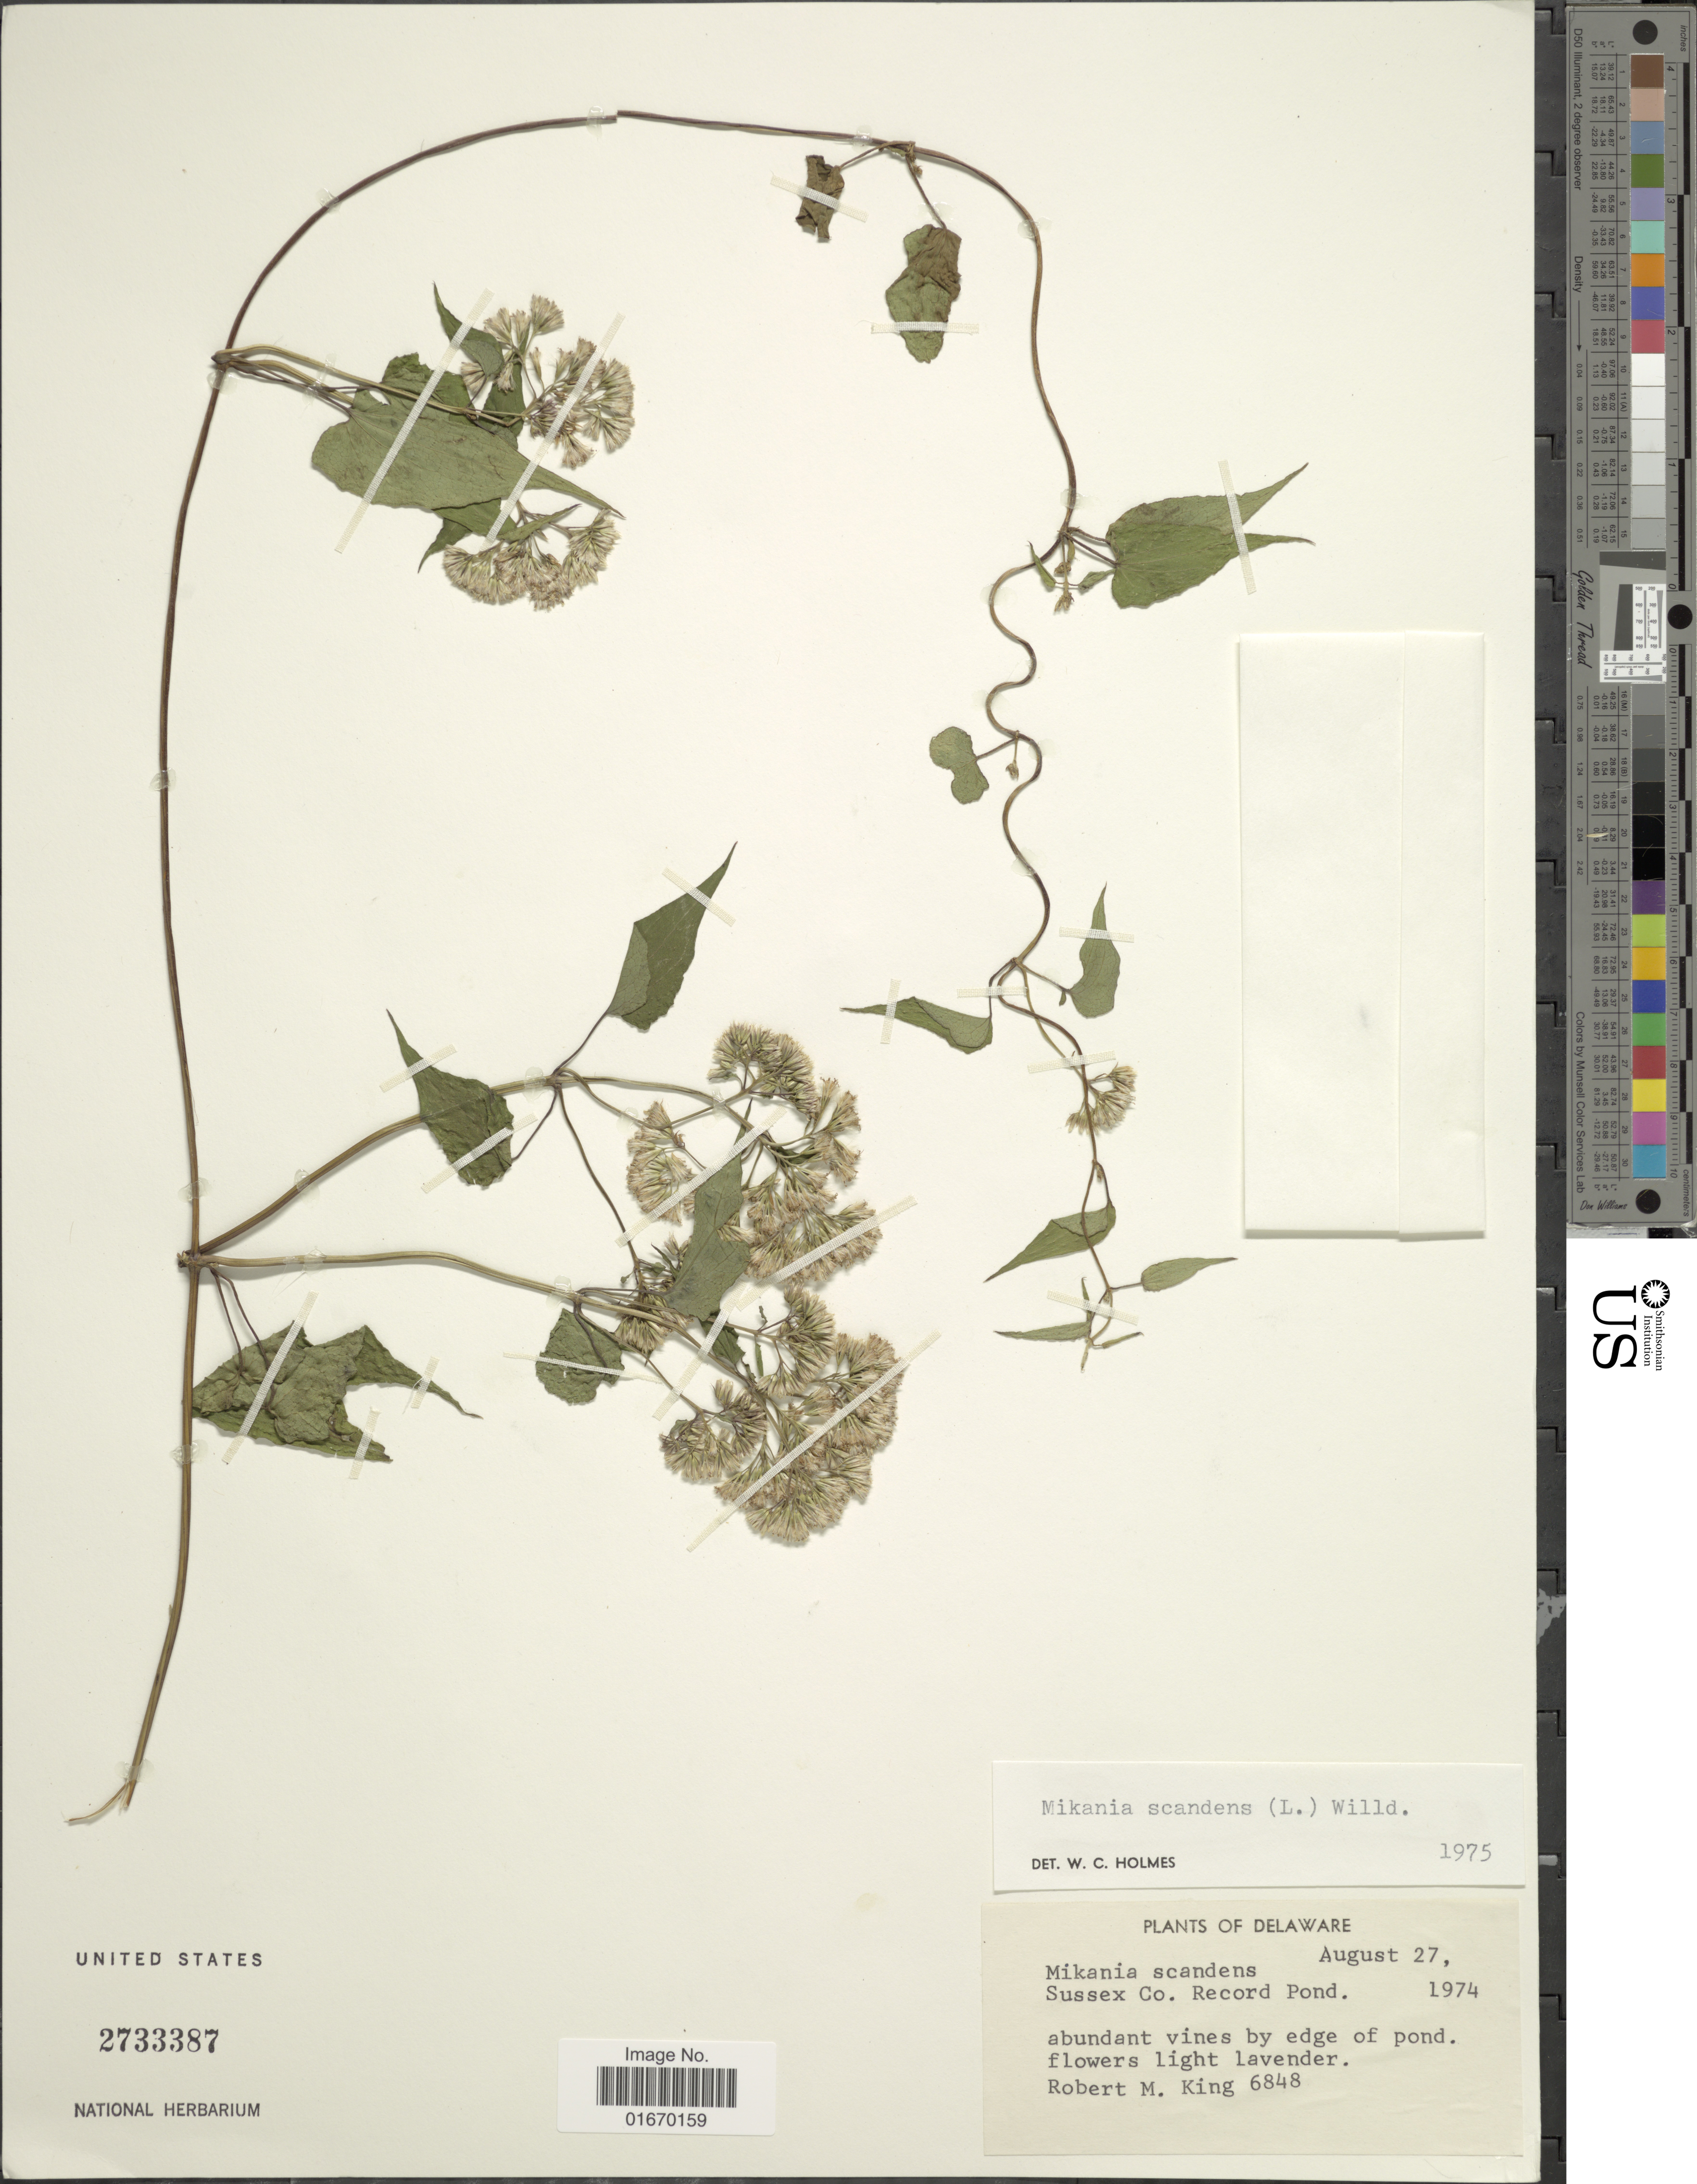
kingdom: Plantae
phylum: Tracheophyta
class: Magnoliopsida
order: Asterales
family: Asteraceae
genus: Mikania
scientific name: Mikania scandens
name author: (L.) Willd.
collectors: R. M. King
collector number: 6848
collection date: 1974-08-27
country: United States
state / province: Delaware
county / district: Sussex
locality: Sussex Co. Record Pond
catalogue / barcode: US 2733387